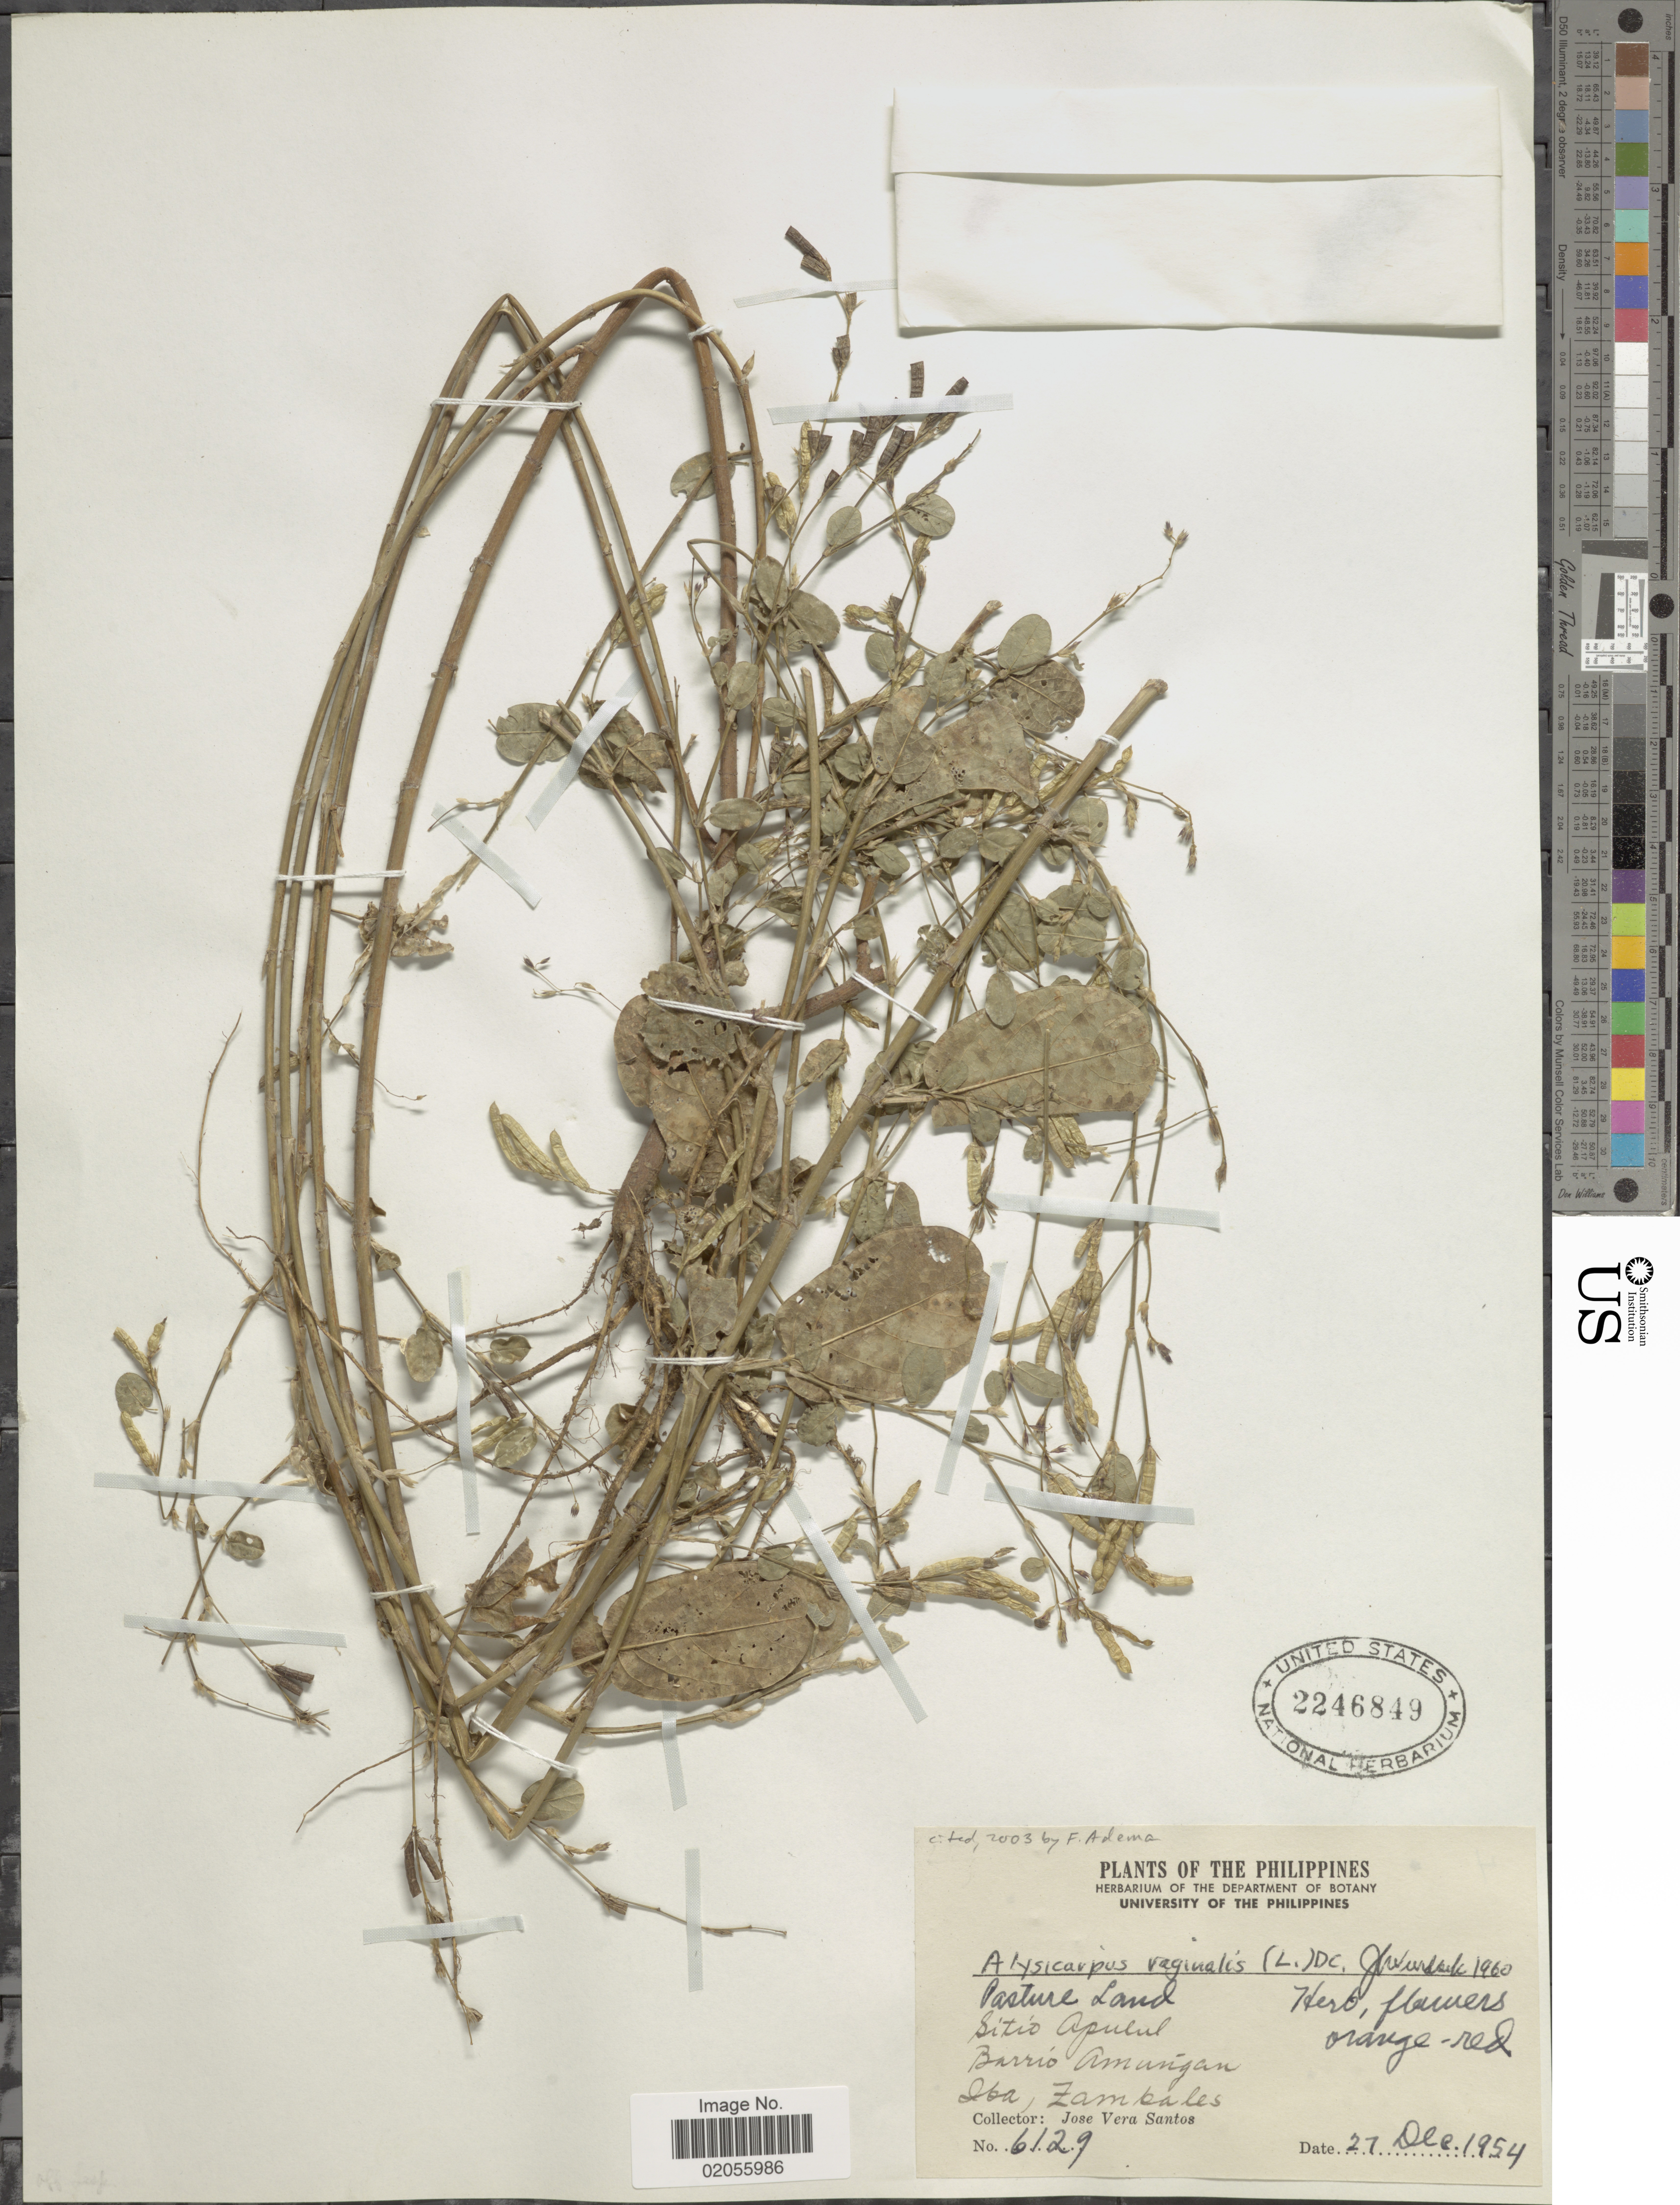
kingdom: Plantae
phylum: Tracheophyta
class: Magnoliopsida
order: Fabales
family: Fabaceae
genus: Alysicarpus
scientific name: Alysicarpus vaginalis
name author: (L.) DC.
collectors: J. Santos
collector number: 6129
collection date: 1954-12-27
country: Philippines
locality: Sitio Apulul. Barrio Amungan. Iba, Zambales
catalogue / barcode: US 2246849